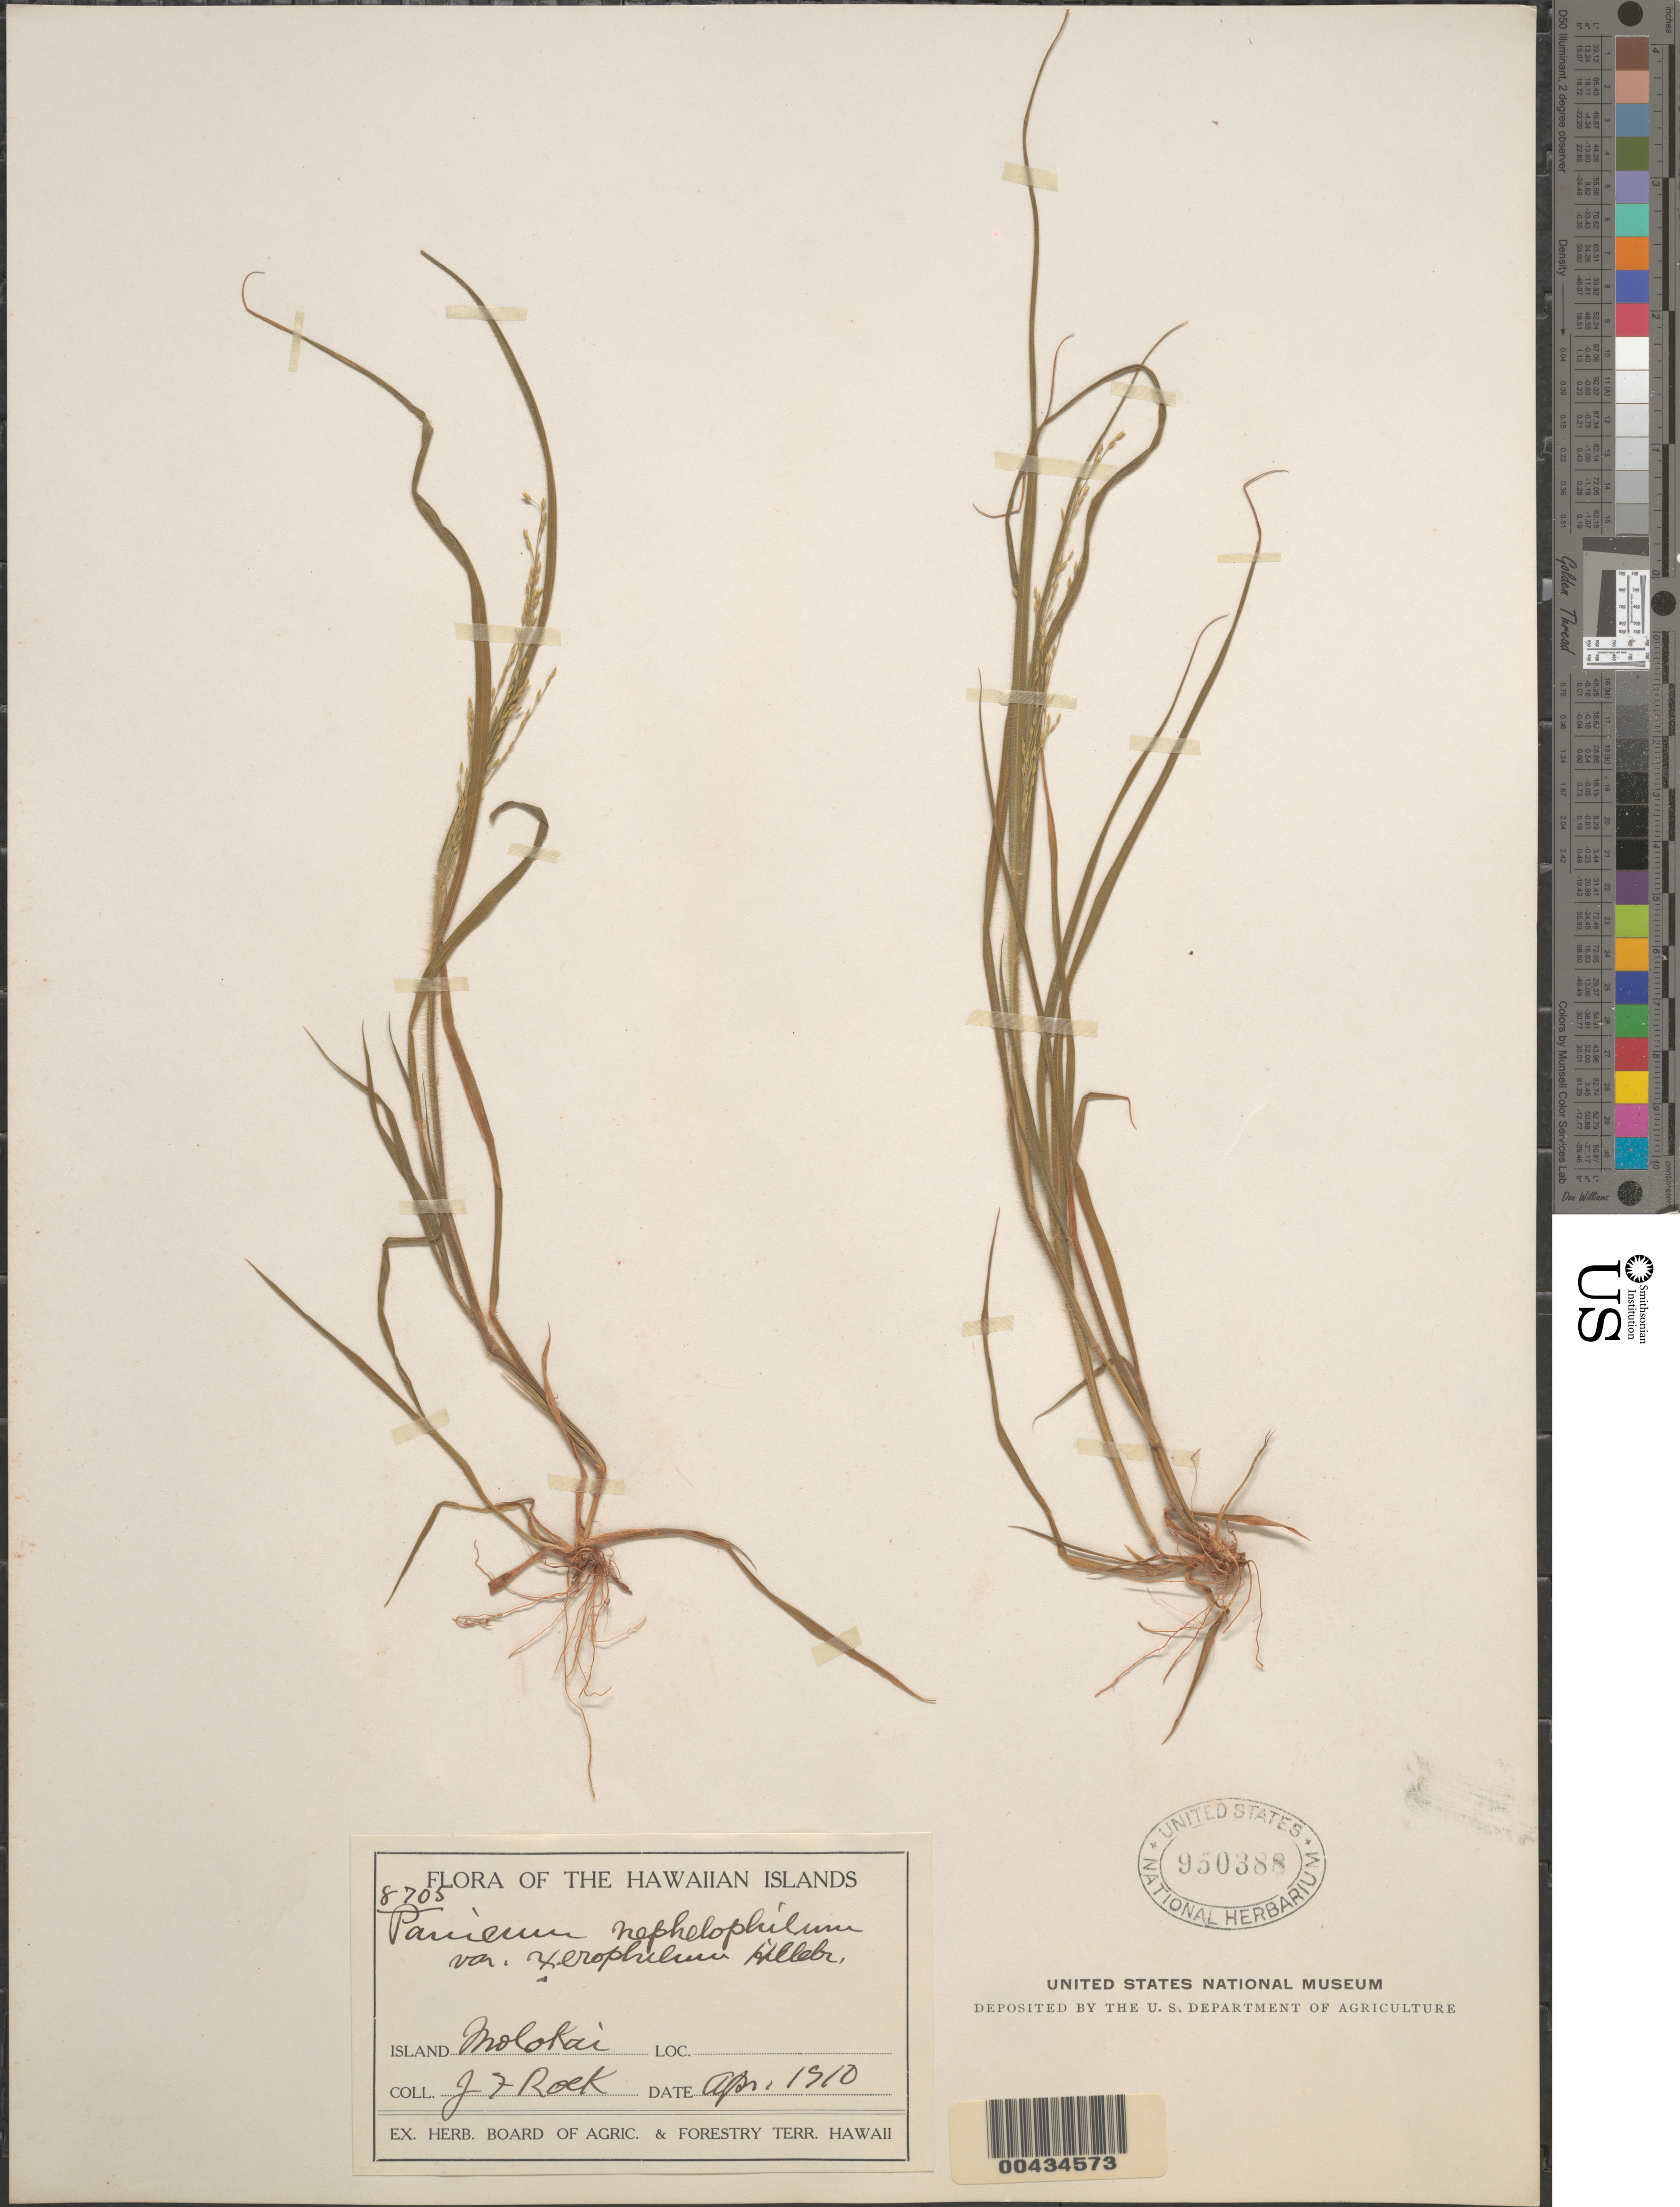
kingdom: Plantae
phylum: Tracheophyta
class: Liliopsida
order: Poales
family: Poaceae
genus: Panicum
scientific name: Panicum xerophilum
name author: (Hillebr.) Hitchc.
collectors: J. F. Rock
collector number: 8705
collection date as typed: Apr 1910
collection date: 1910-04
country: United States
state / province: Hawaii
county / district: Maui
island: Moloka'i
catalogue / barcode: US 950388